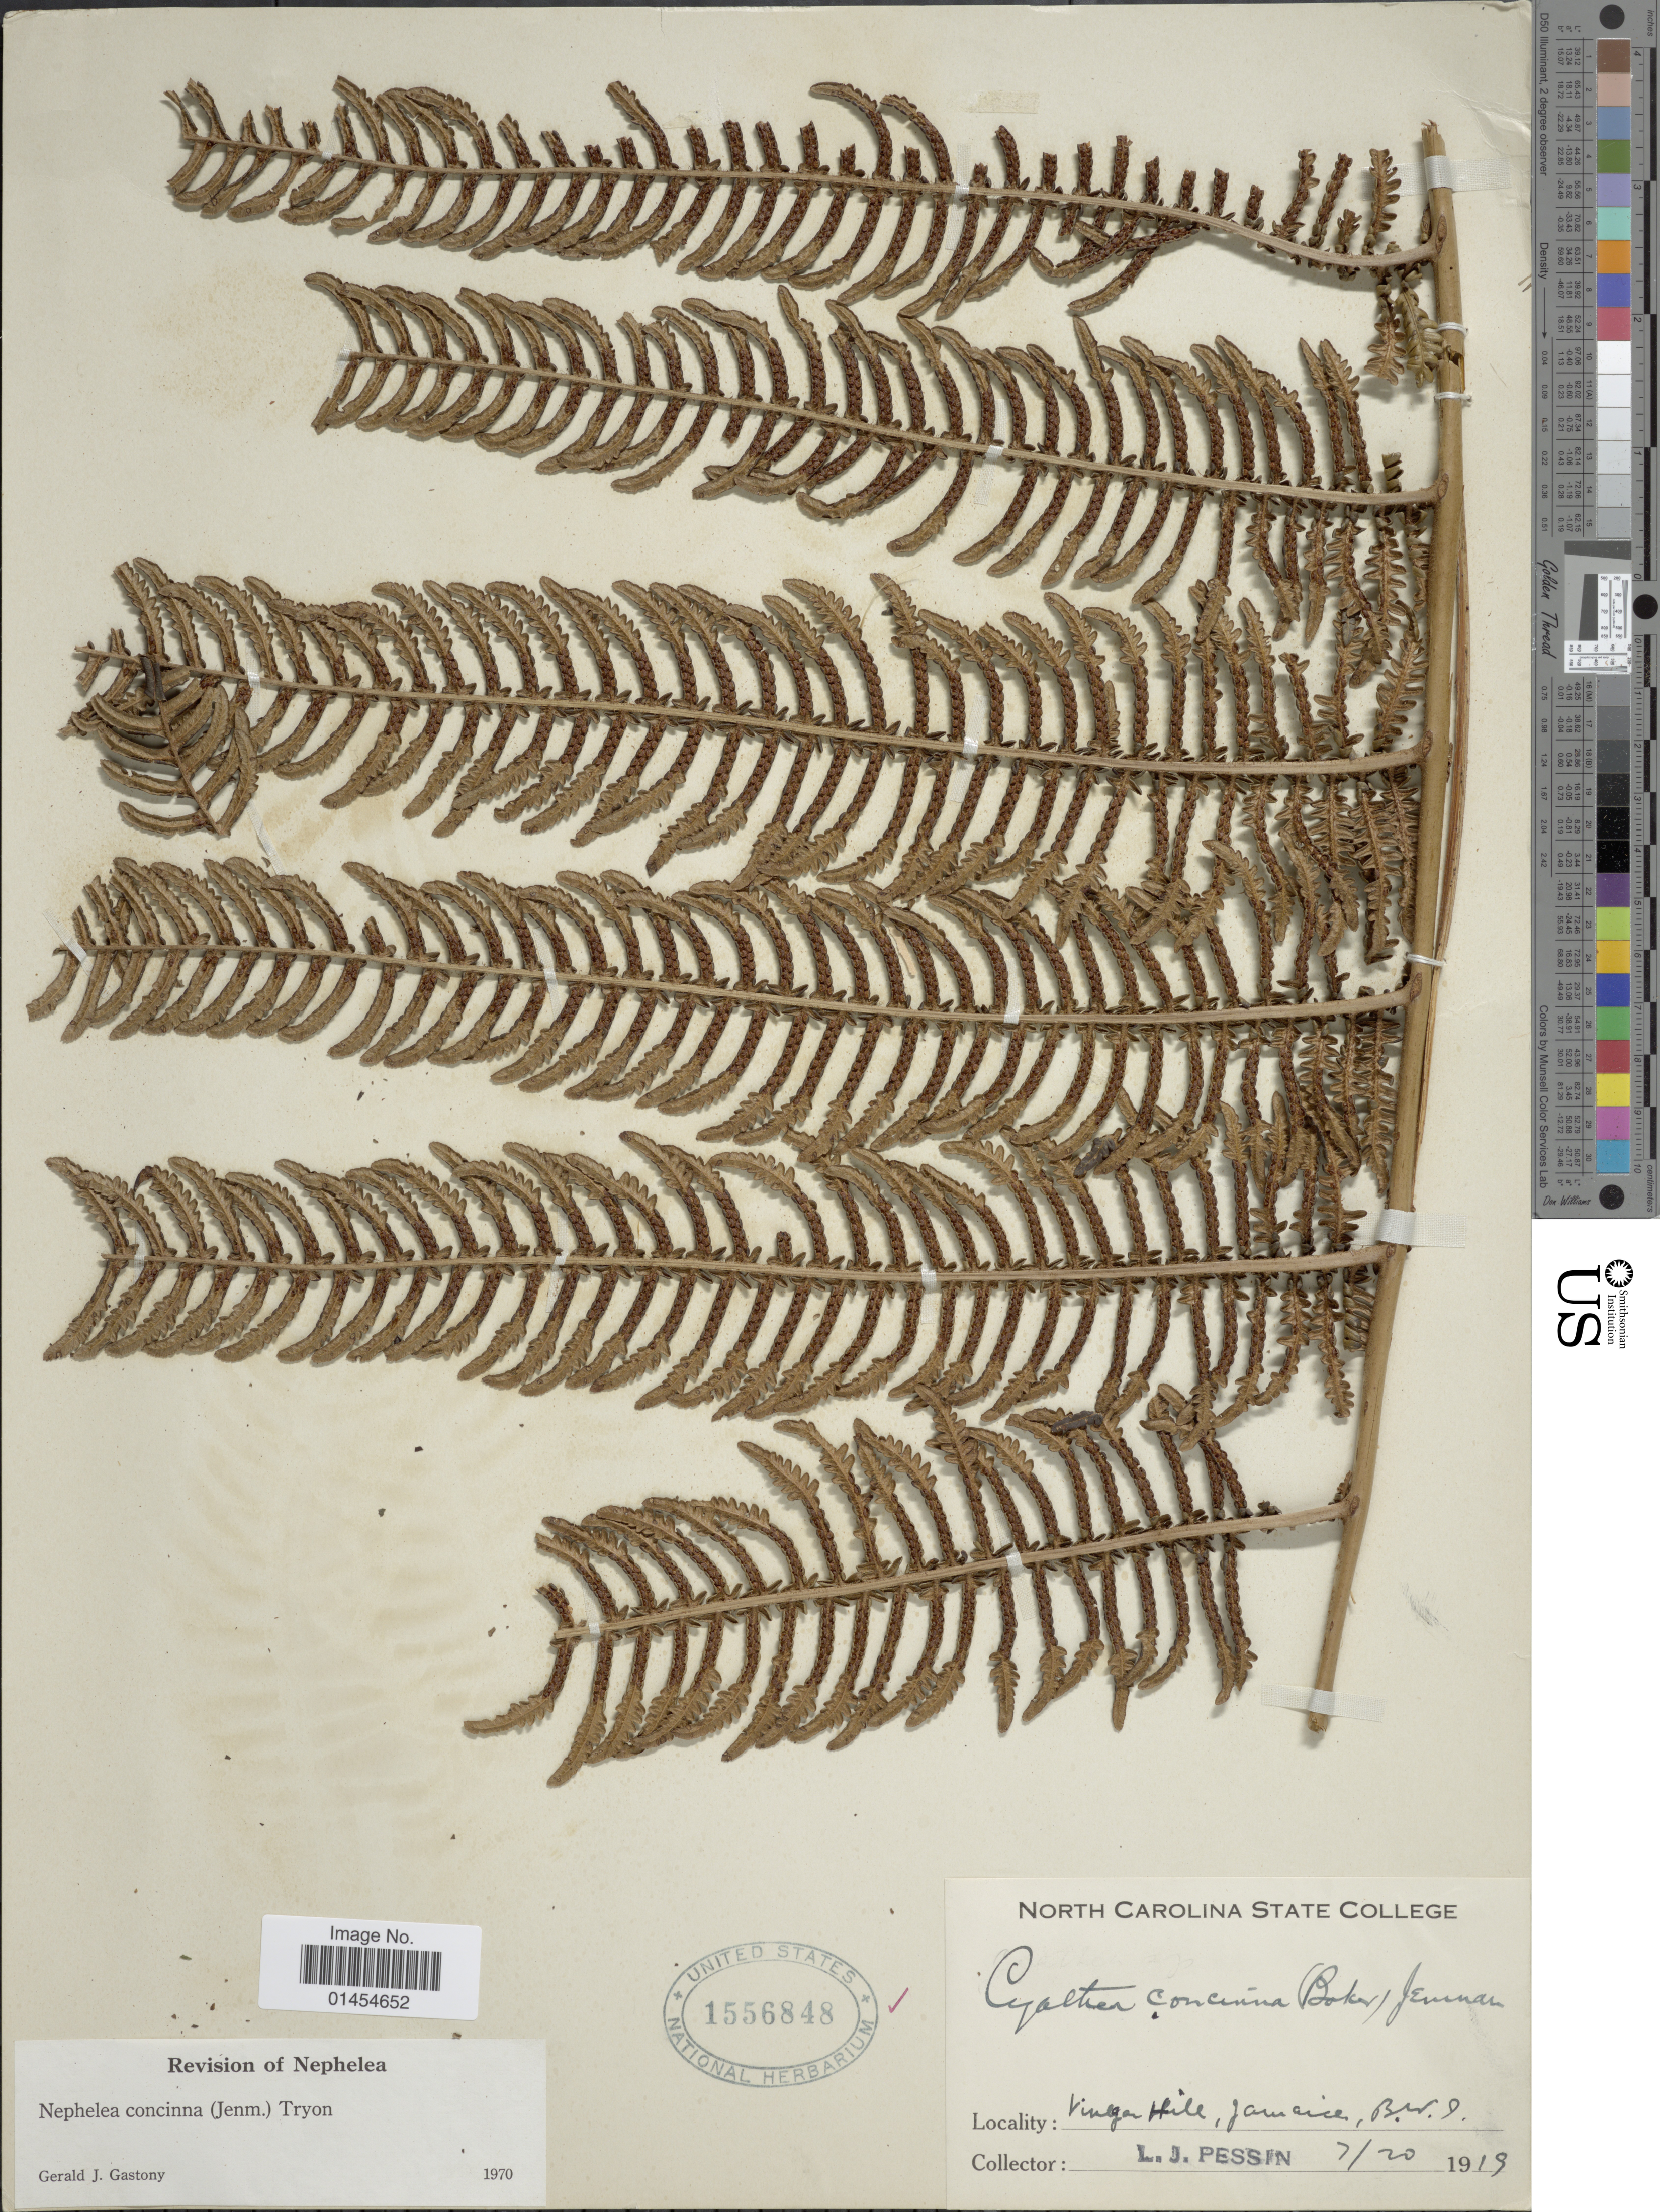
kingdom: Plantae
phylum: Tracheophyta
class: Polypodiopsida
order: Cyatheales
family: Cyatheaceae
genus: Alsophila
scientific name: Alsophila concinna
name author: Baker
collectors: L. Pessin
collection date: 1919-07-20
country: Jamaica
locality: Vinegar Hill, B.W.I.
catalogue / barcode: US 1556848